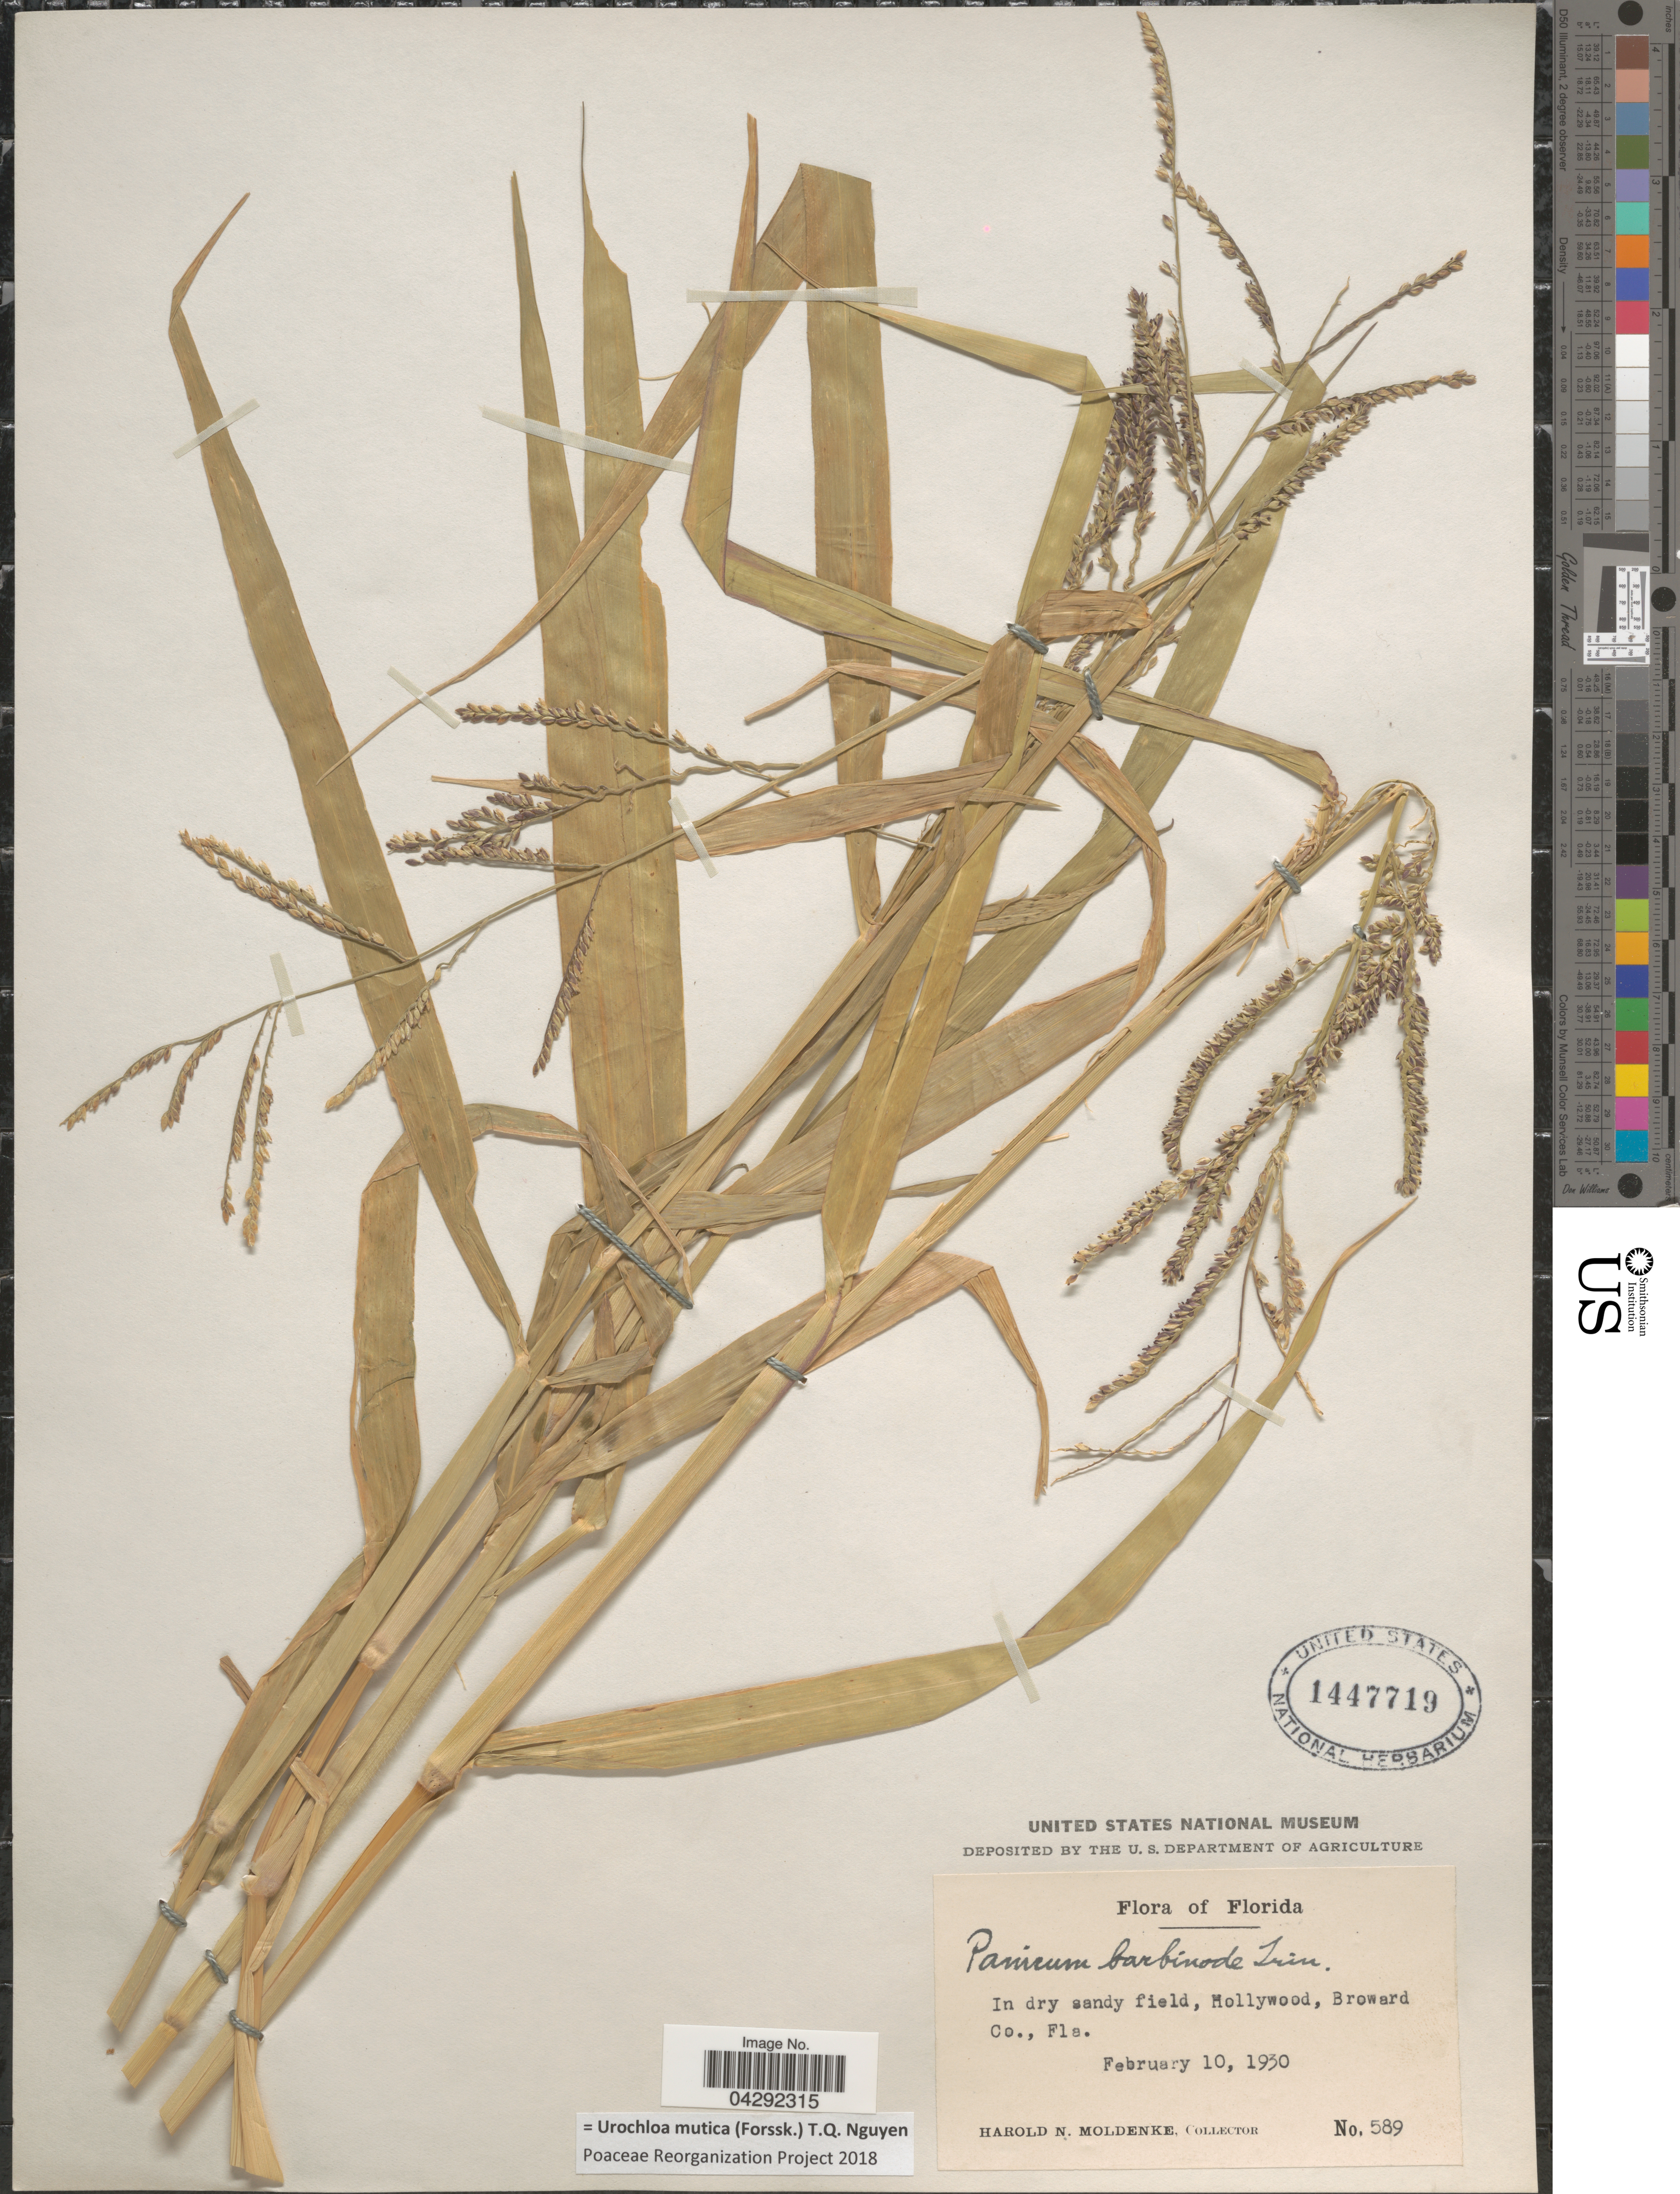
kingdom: Plantae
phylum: Tracheophyta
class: Liliopsida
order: Poales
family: Poaceae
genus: Urochloa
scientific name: Urochloa mutica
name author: (Forssk.) T.Q. Nguyen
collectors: H. N. Moldenke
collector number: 589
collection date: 1930-02-10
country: United States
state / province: Florida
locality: Hollywood, Broward Co.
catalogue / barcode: US 1447719